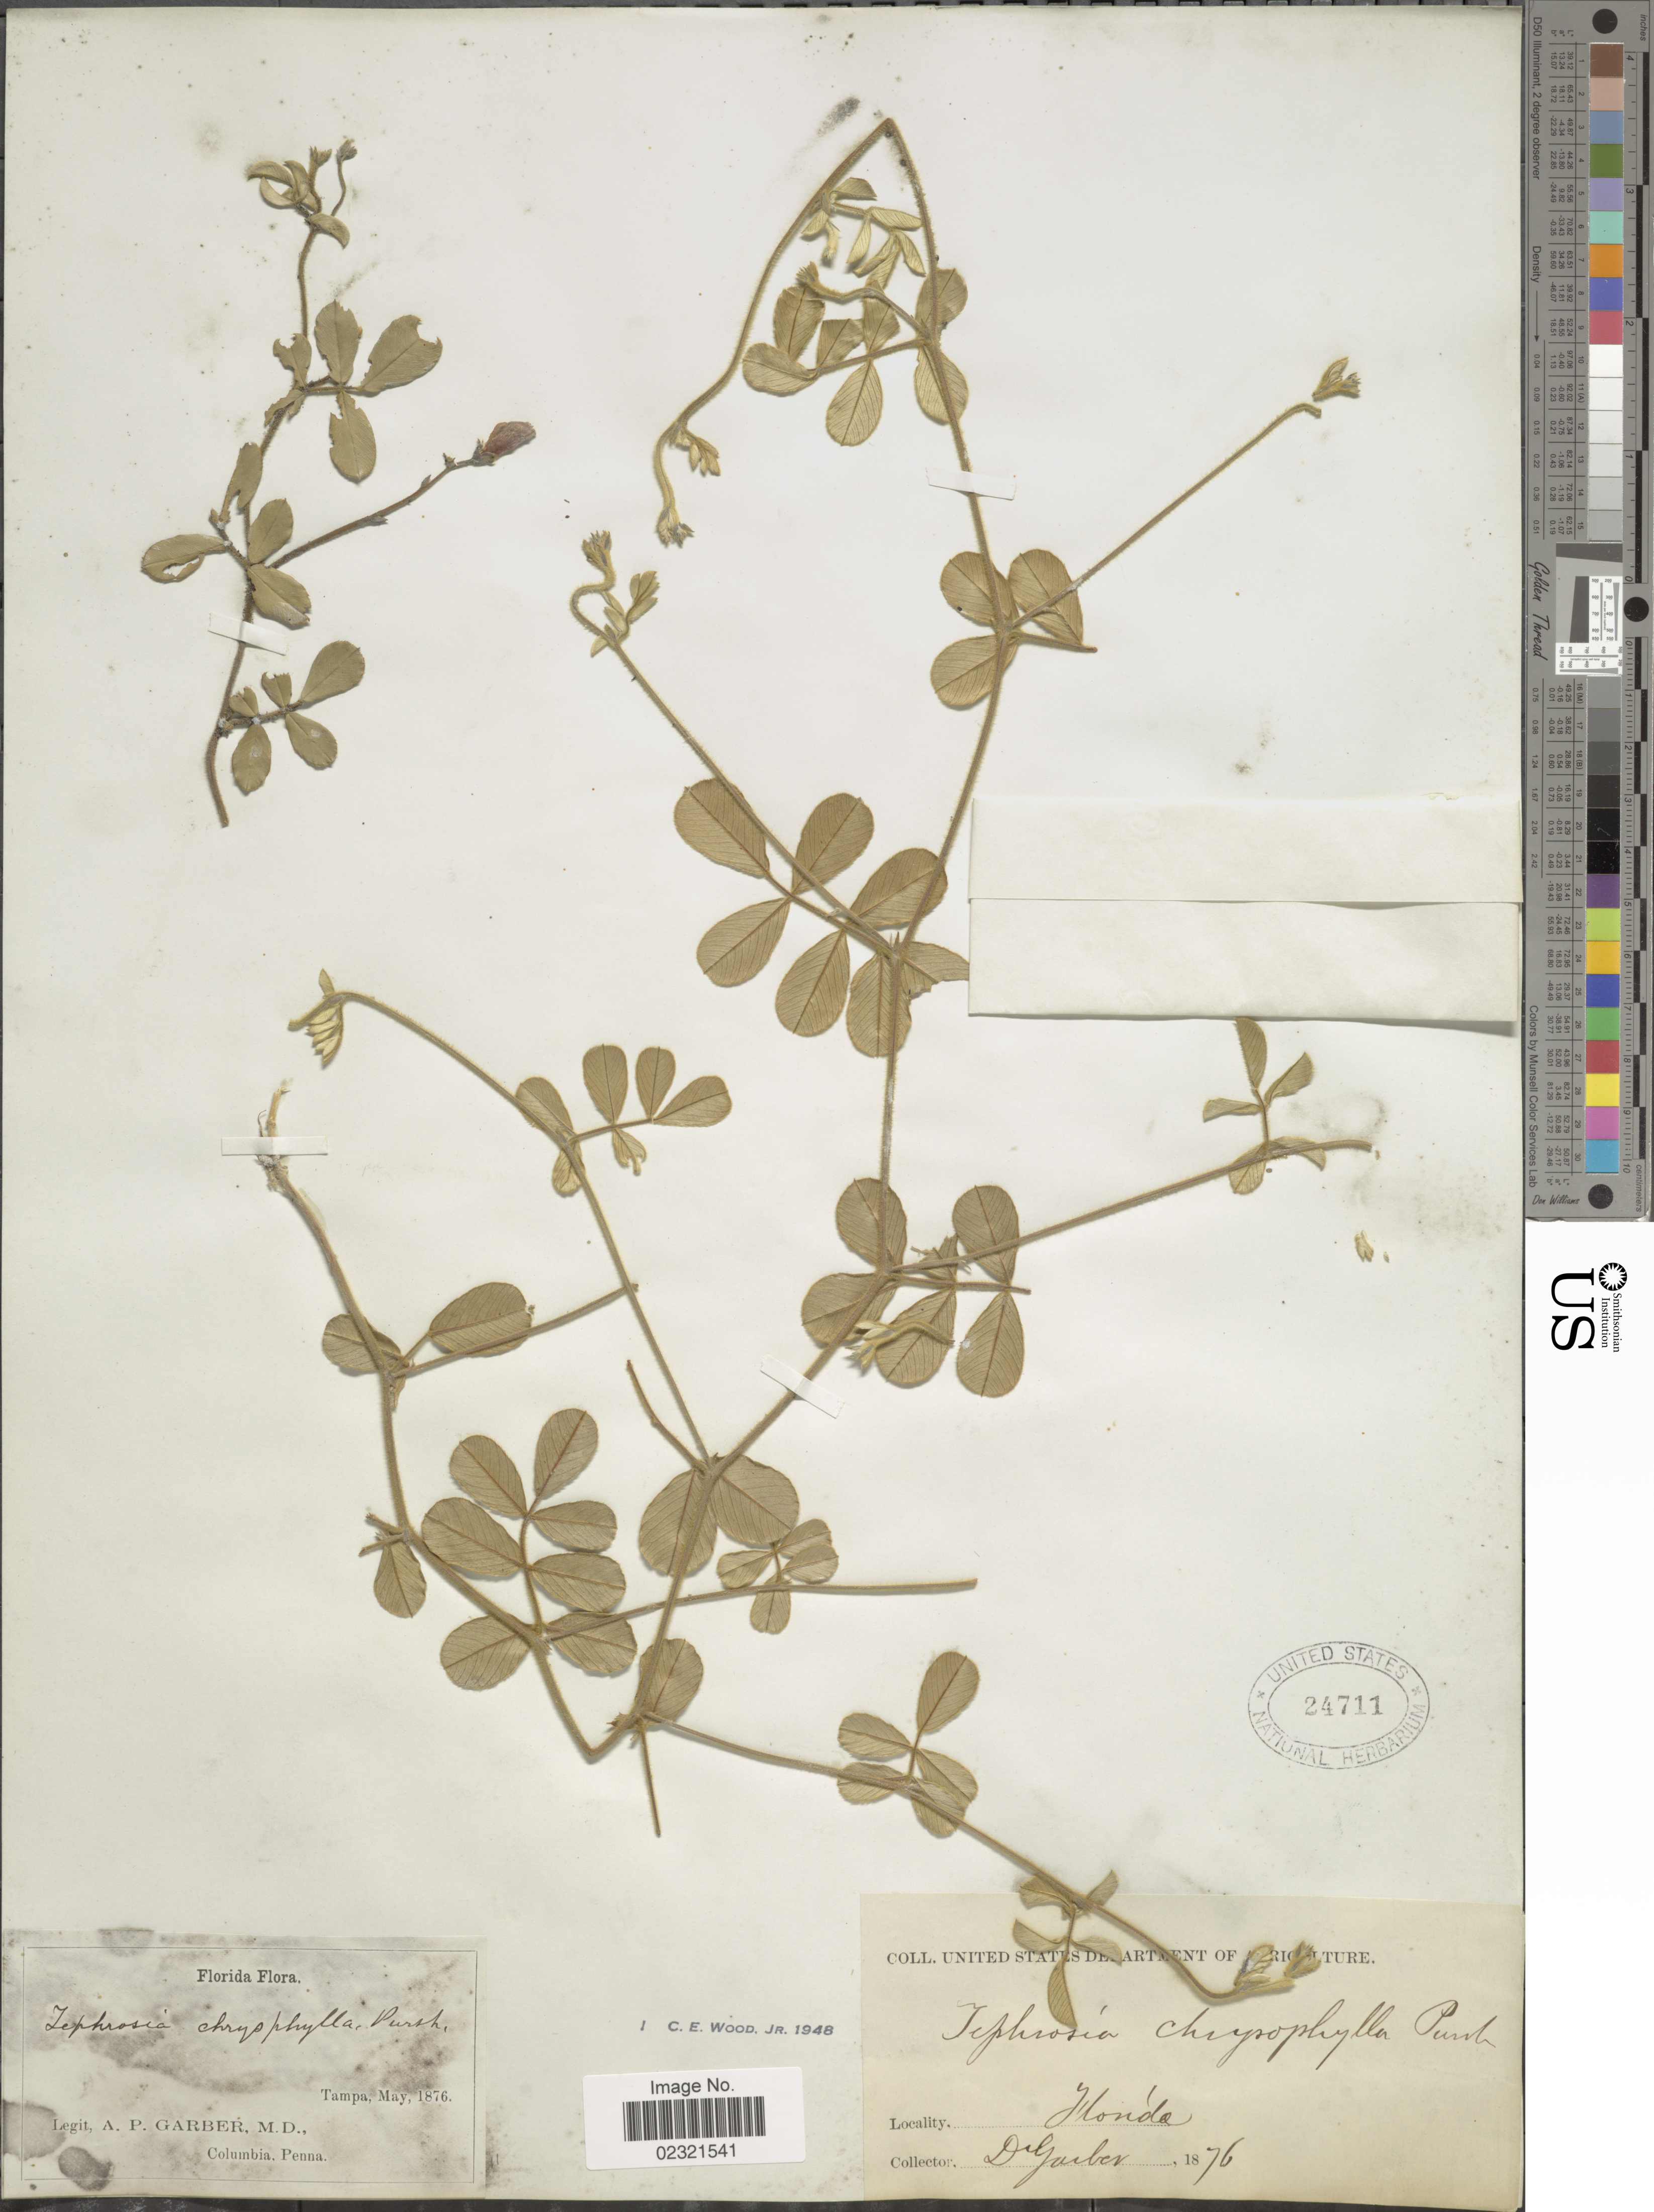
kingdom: Plantae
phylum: Tracheophyta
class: Magnoliopsida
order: Fabales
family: Fabaceae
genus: Tephrosia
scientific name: Tephrosia chrysophylla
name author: Pursh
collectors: A. P. Garber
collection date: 1876-05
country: United States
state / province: Florida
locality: Tampa.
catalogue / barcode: US 24711